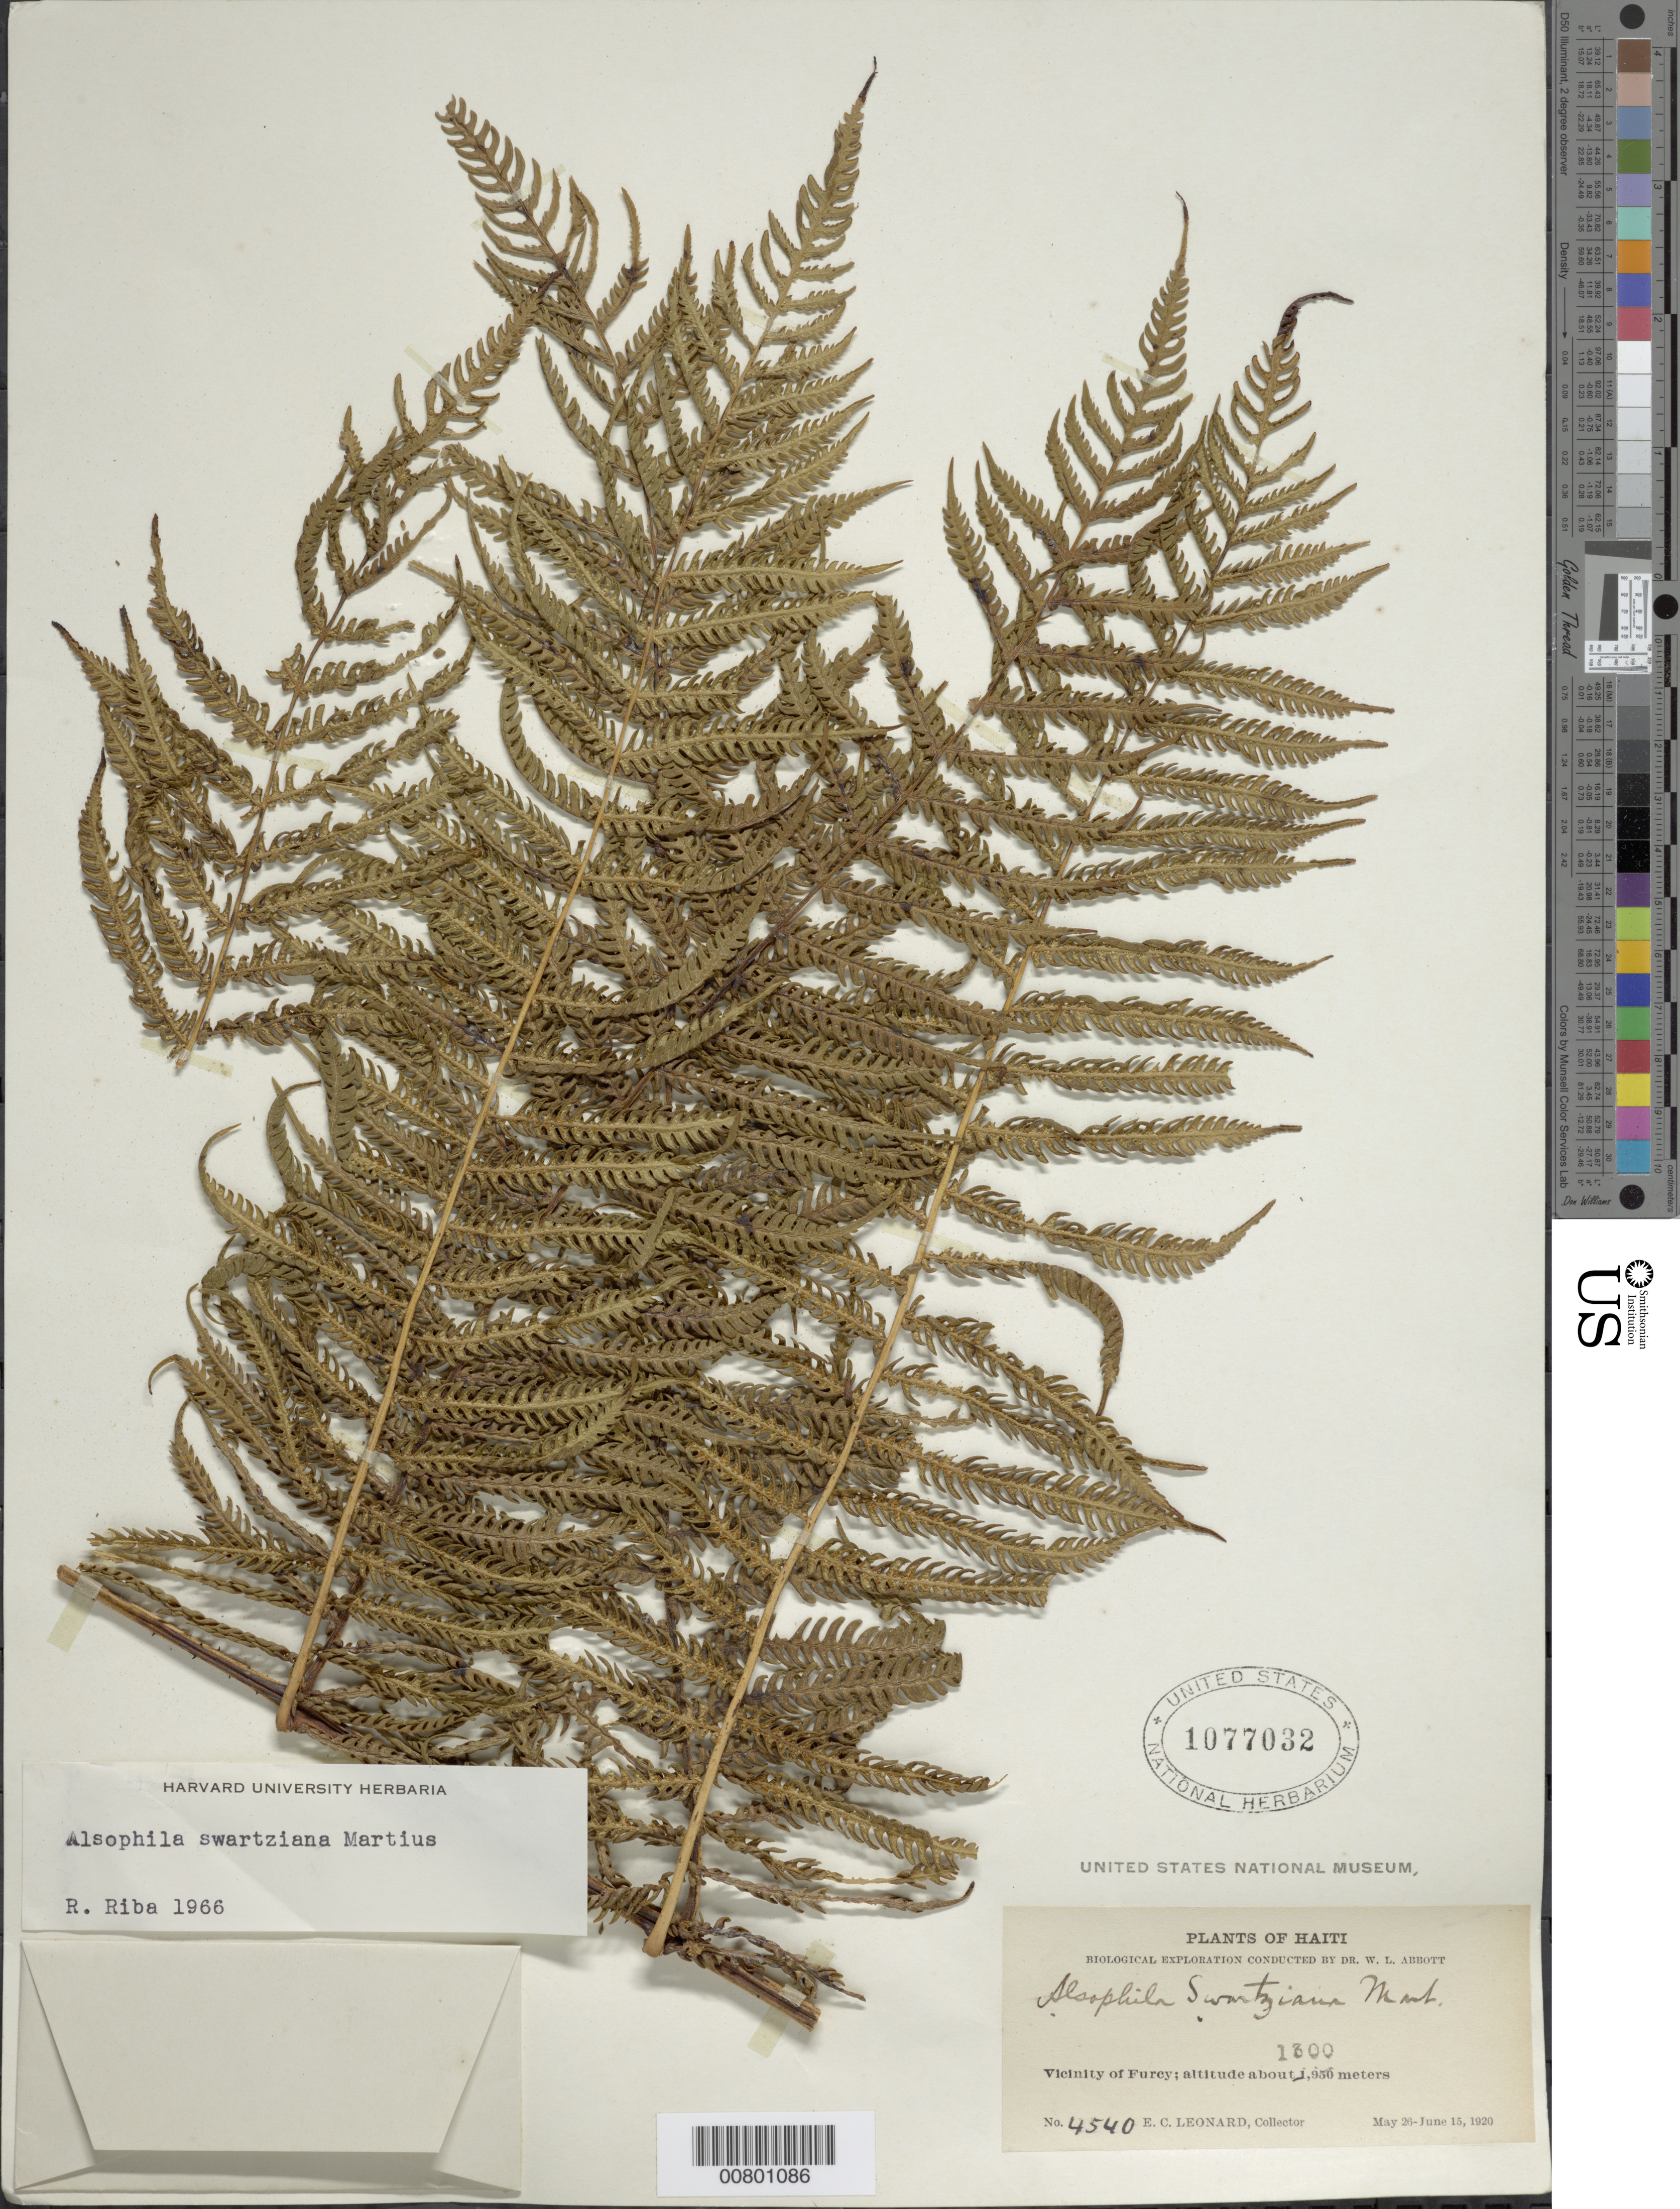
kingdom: Plantae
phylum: Tracheophyta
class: Polypodiopsida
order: Cyatheales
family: Cyatheaceae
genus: Alsophila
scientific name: Alsophila swartziana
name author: Mart.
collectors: E. C. Leonard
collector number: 4540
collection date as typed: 26 May 1920 to 15 Jun 1920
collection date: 1920-05-26/1920-06-15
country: Haiti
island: Hispaniola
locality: Furcy, vicinity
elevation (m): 1300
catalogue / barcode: US 1077032